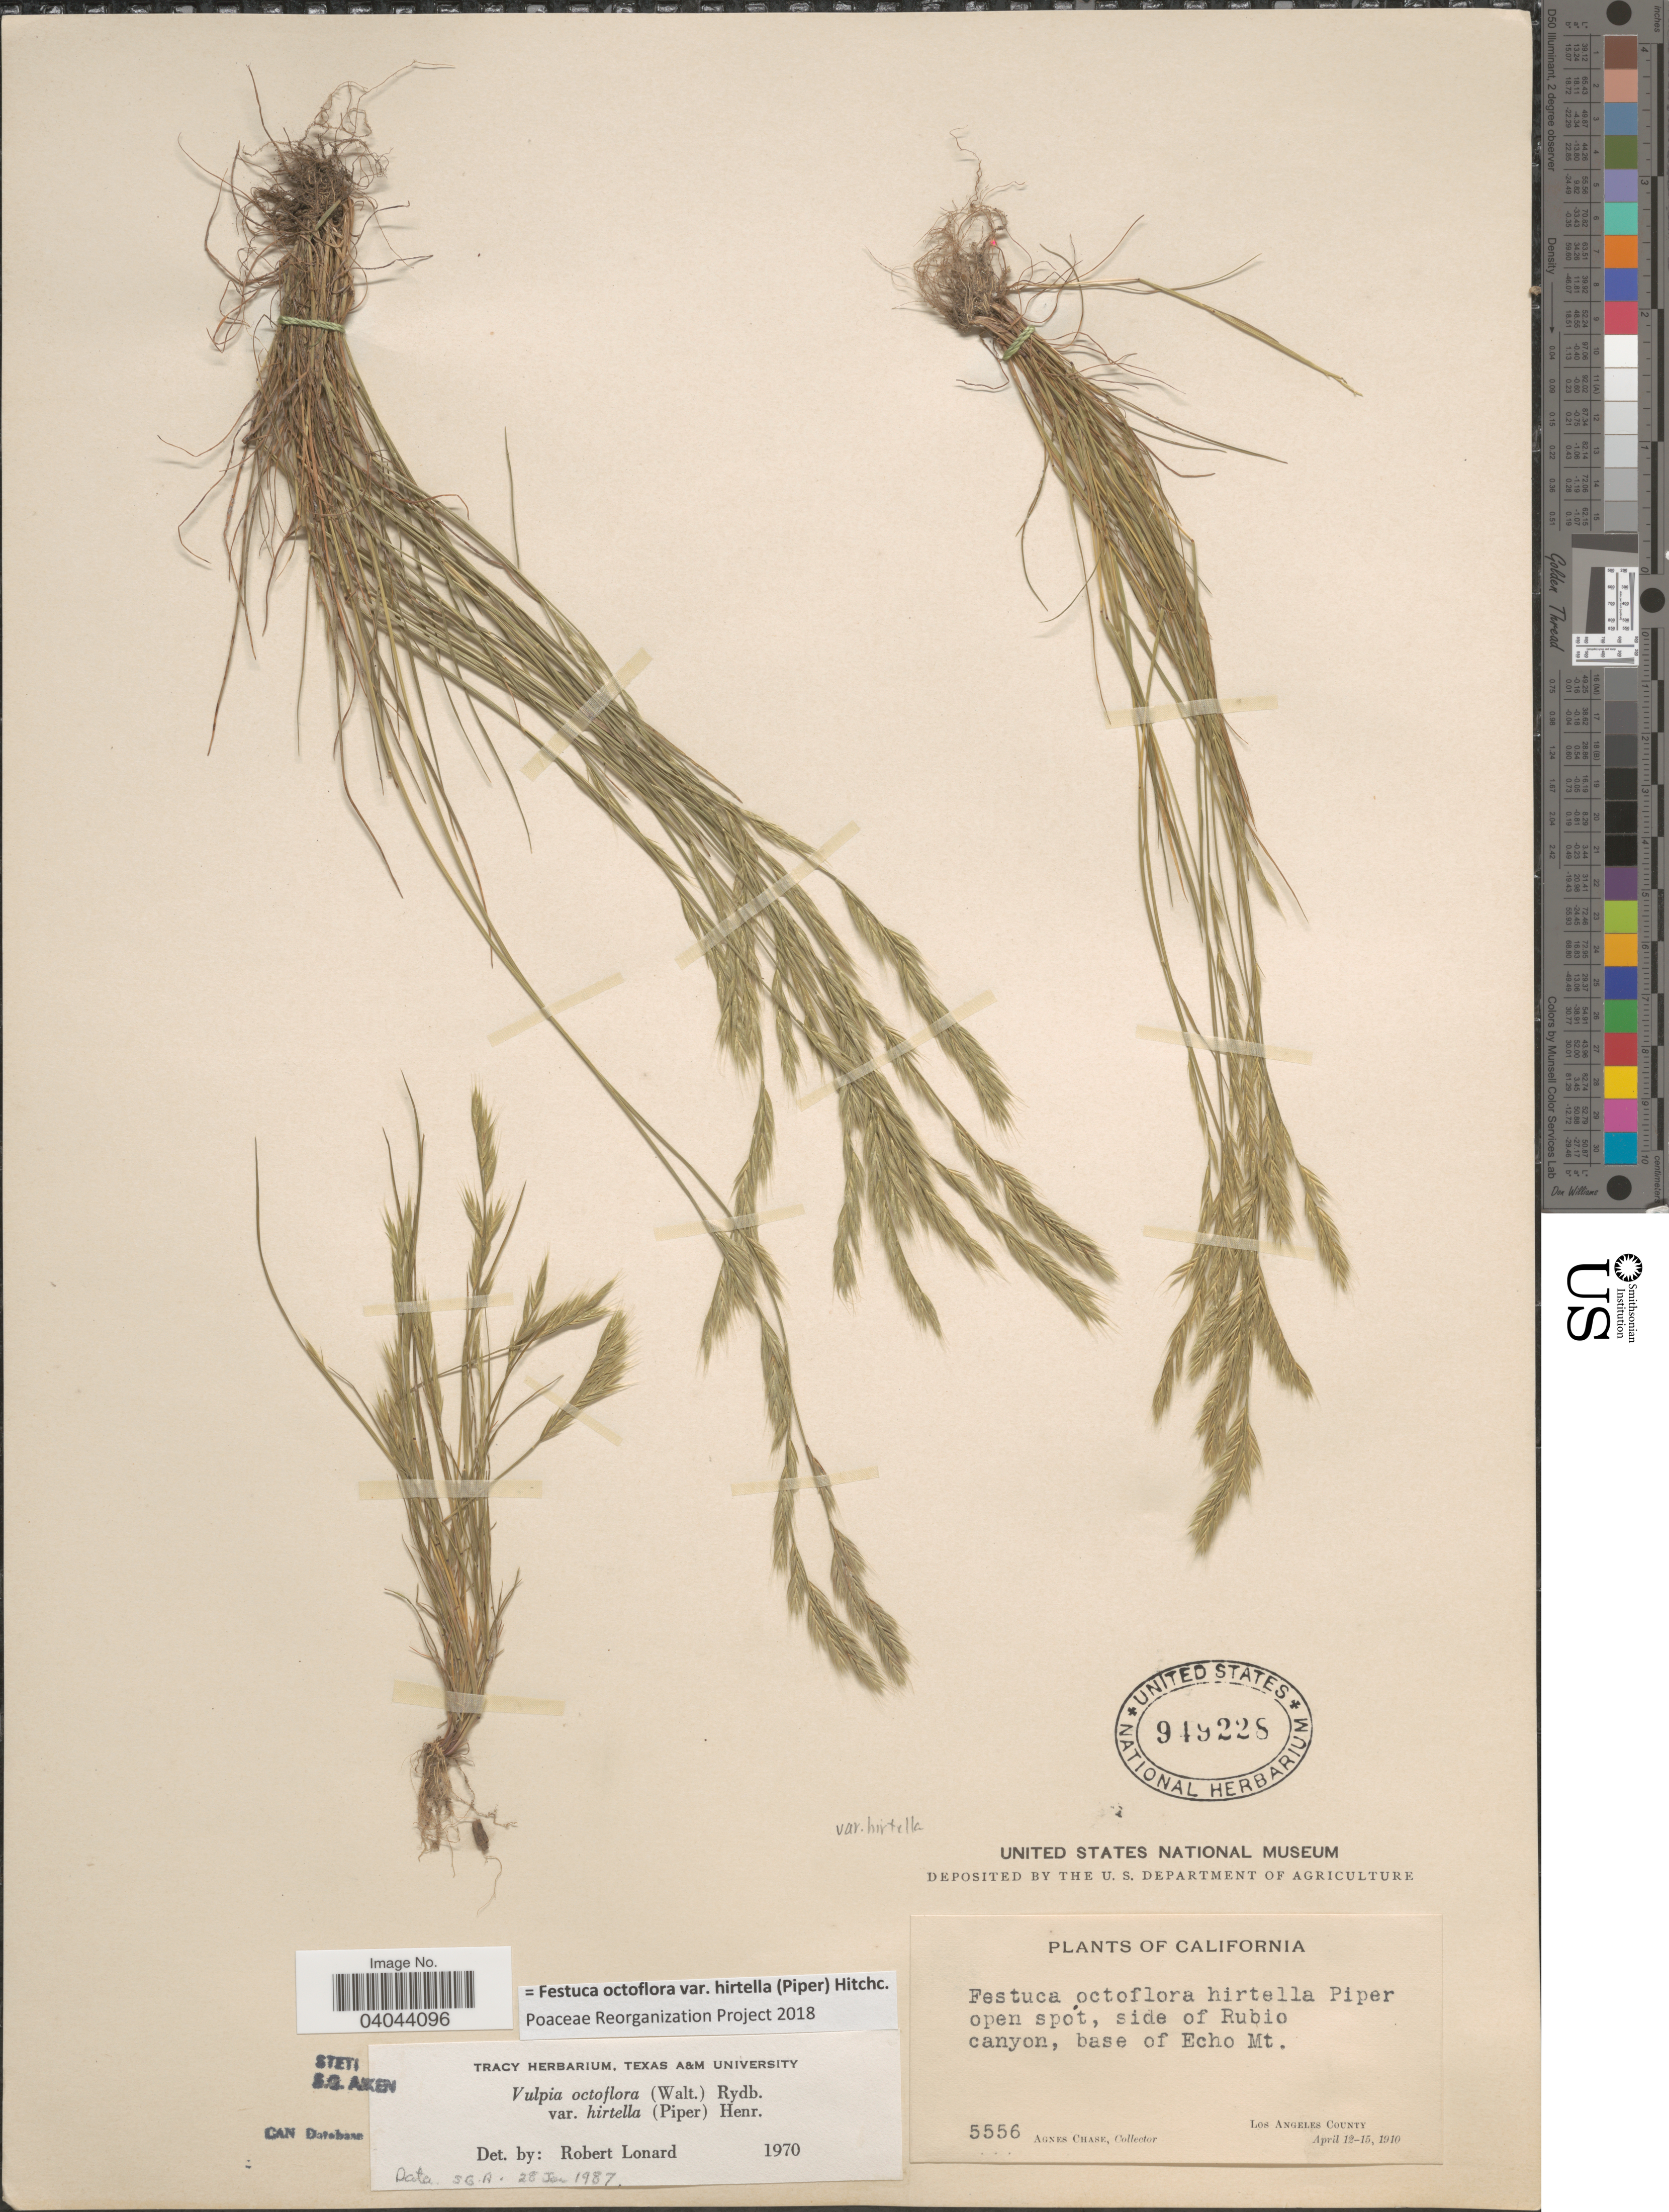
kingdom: Plantae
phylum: Tracheophyta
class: Liliopsida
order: Poales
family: Poaceae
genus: Festuca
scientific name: Festuca octoflora var. hirtella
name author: Piper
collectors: A. Chase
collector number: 5556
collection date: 1910-04-12/1910-04-15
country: United States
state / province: California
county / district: Los Angeles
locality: Side of Rubio canyon, base of Echo Mt. Los Angeles County.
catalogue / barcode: US 949228